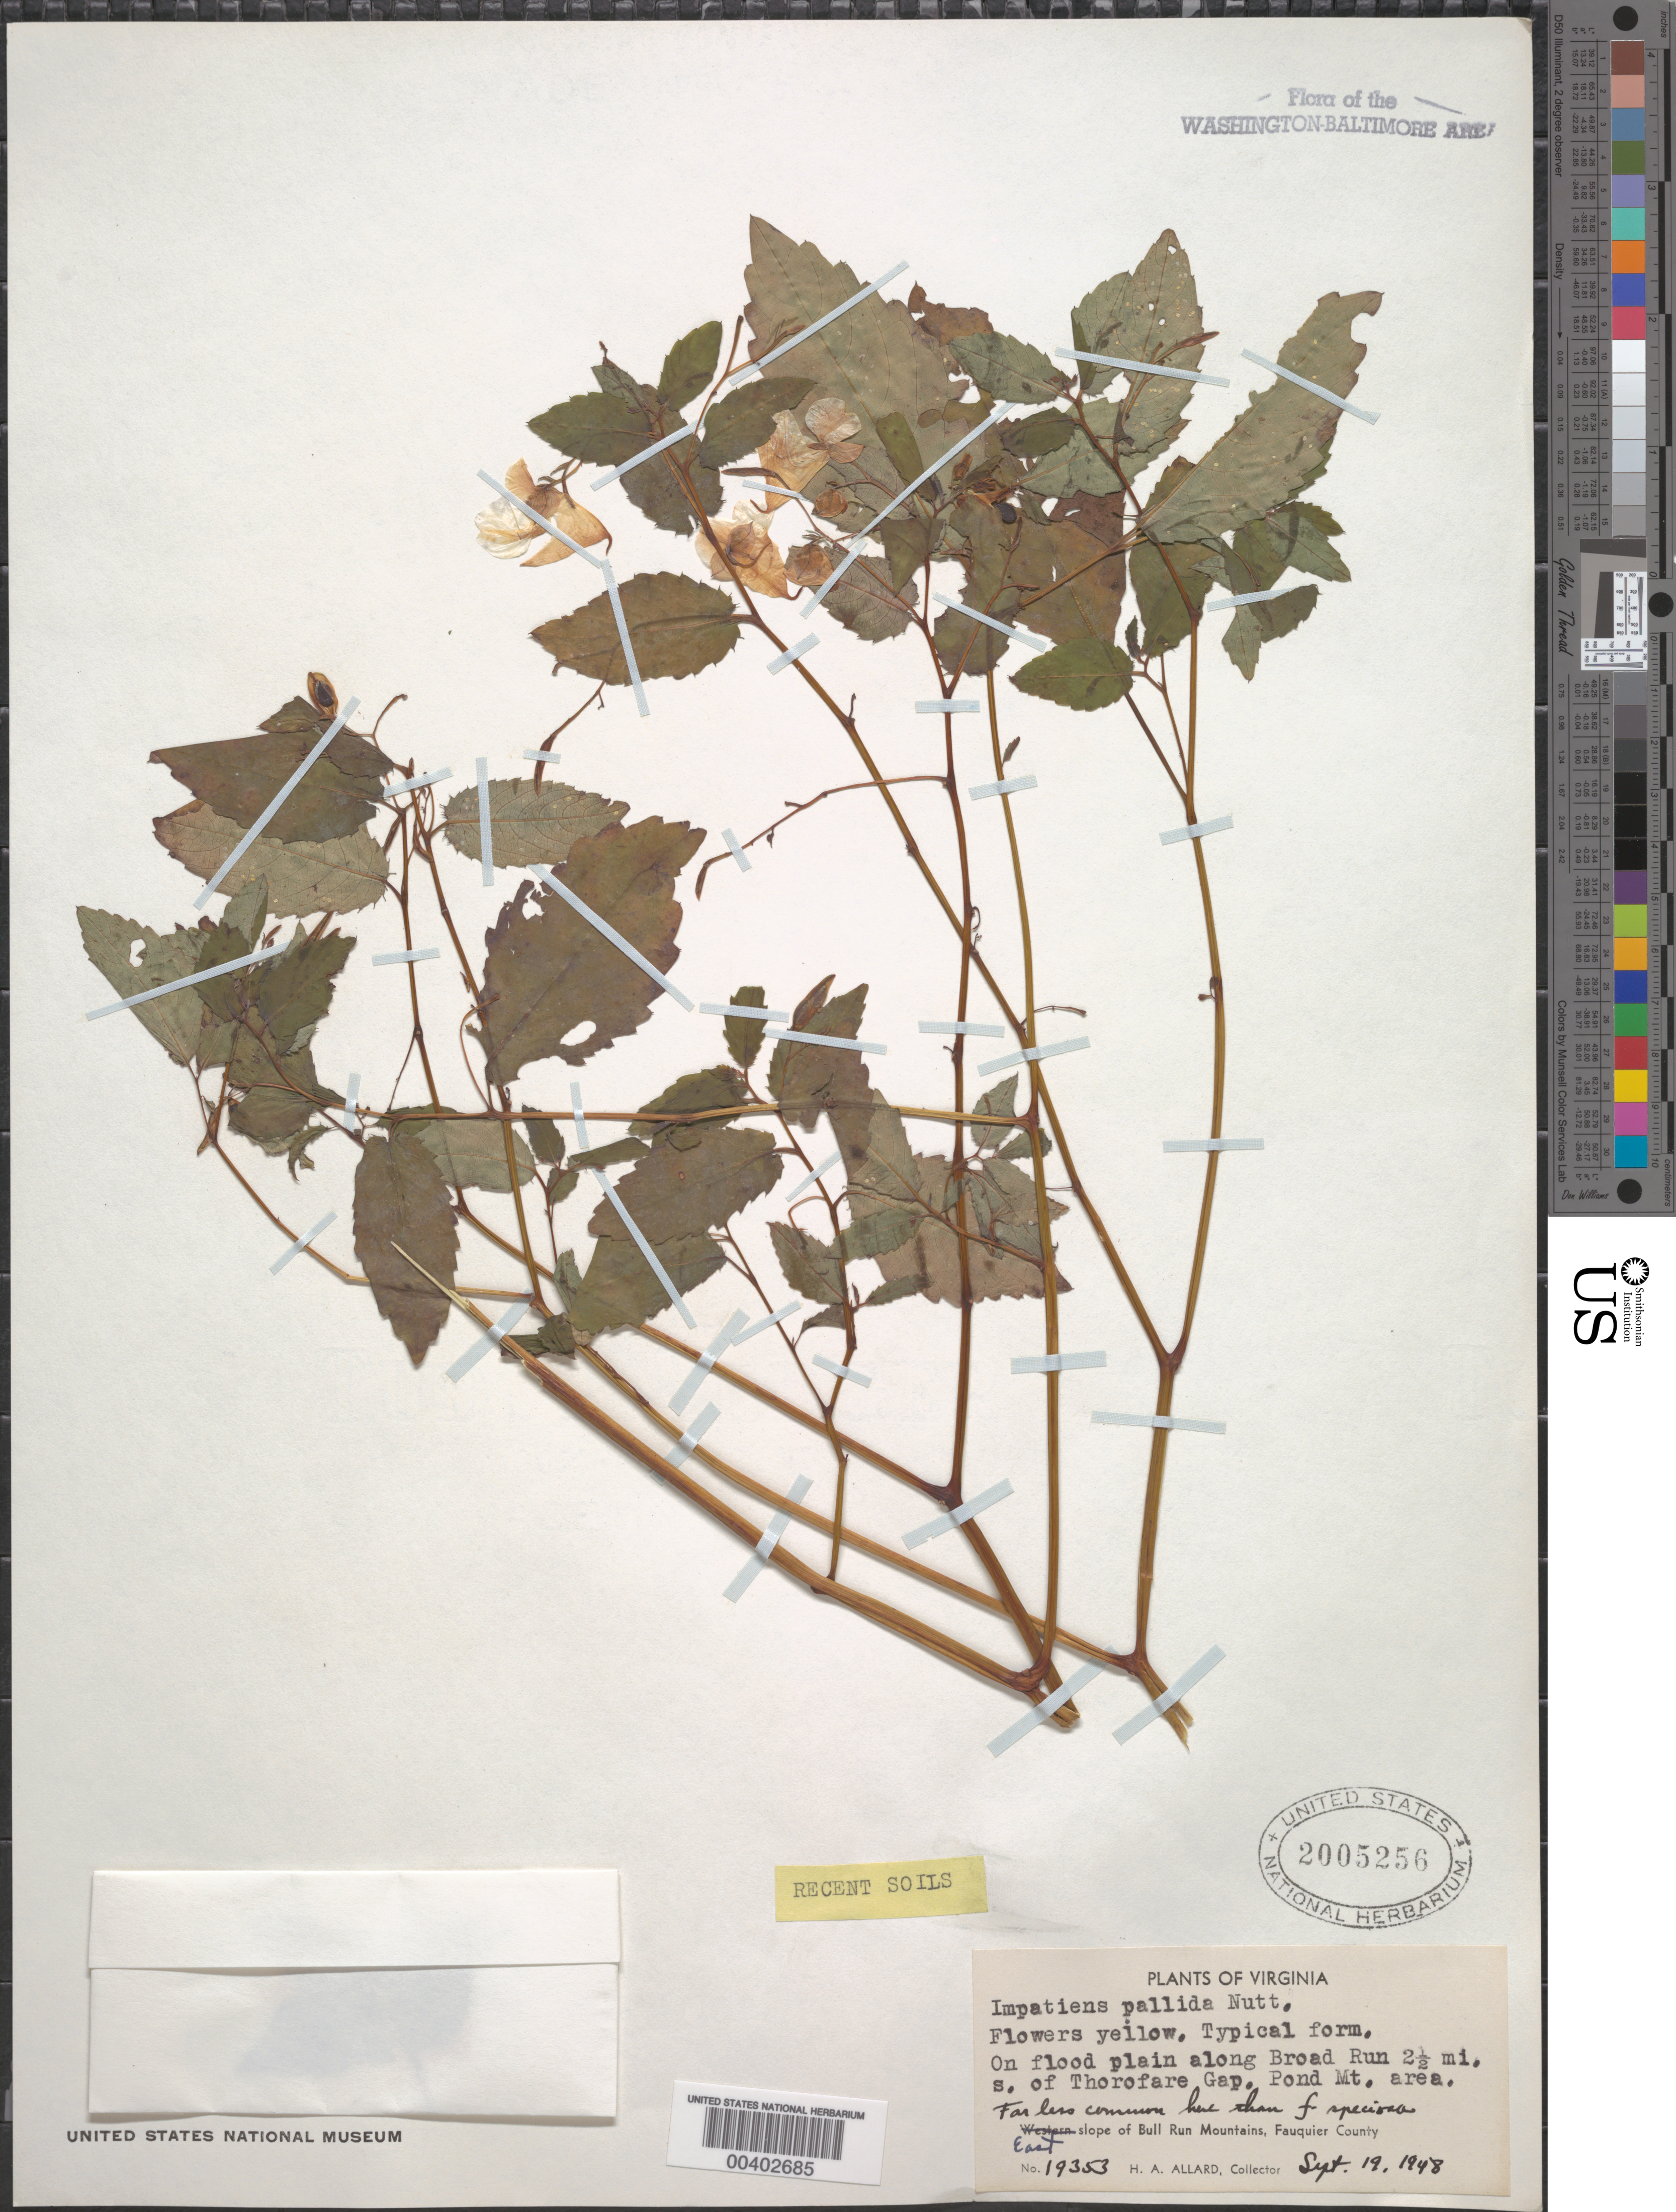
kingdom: Plantae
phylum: Tracheophyta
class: Magnoliopsida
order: Ericales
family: Balsaminaceae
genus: Impatiens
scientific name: Impatiens pallida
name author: Nutt.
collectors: H. A. Allard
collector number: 19353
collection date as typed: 19 Sep 1948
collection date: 1948-09-19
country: United States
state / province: Virginia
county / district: Fauquier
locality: Broad Run, south of Thorofare Gap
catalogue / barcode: US 2005256